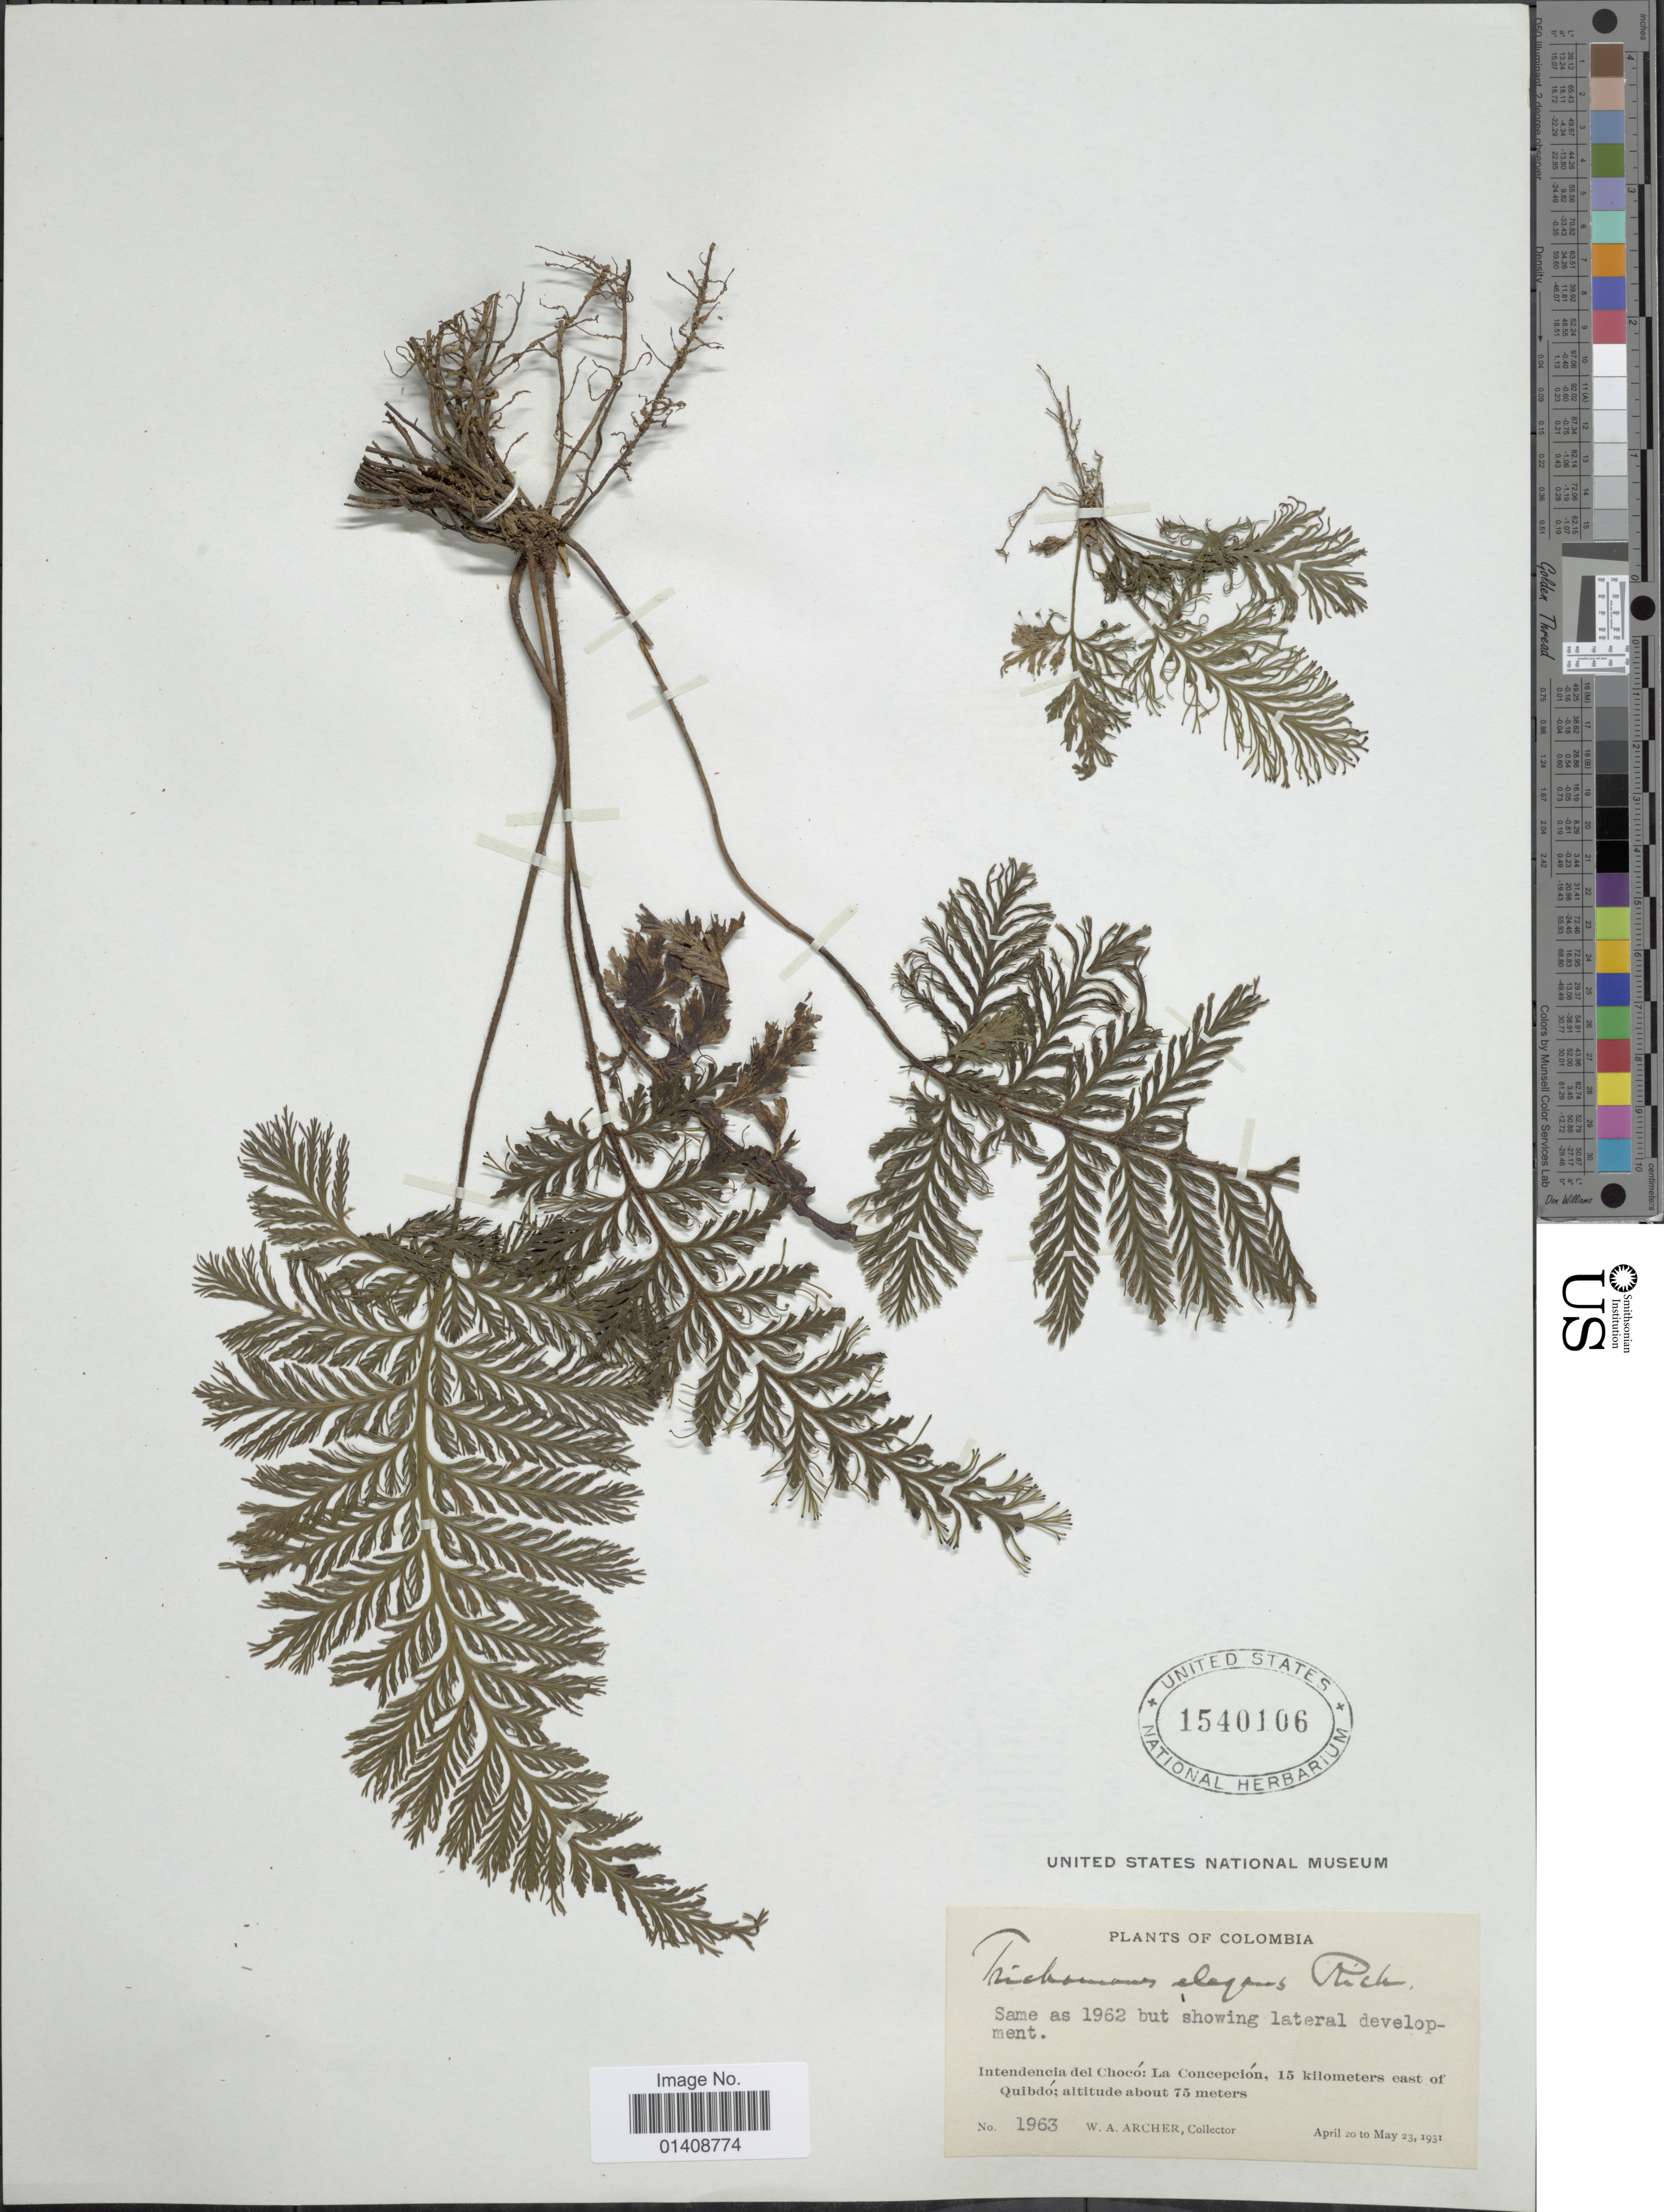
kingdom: Plantae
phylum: Tracheophyta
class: Polypodiopsida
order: Hymenophyllales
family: Hymenophyllaceae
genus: Trichomanes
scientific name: Trichomanes elegans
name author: Rich.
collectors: W. A. Archer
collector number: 1963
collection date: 1931-04-20/1931-05-23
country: Colombia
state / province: Chocó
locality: La Concepcion, 15 kilometers east of Quibdo.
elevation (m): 75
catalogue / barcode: US 1540106